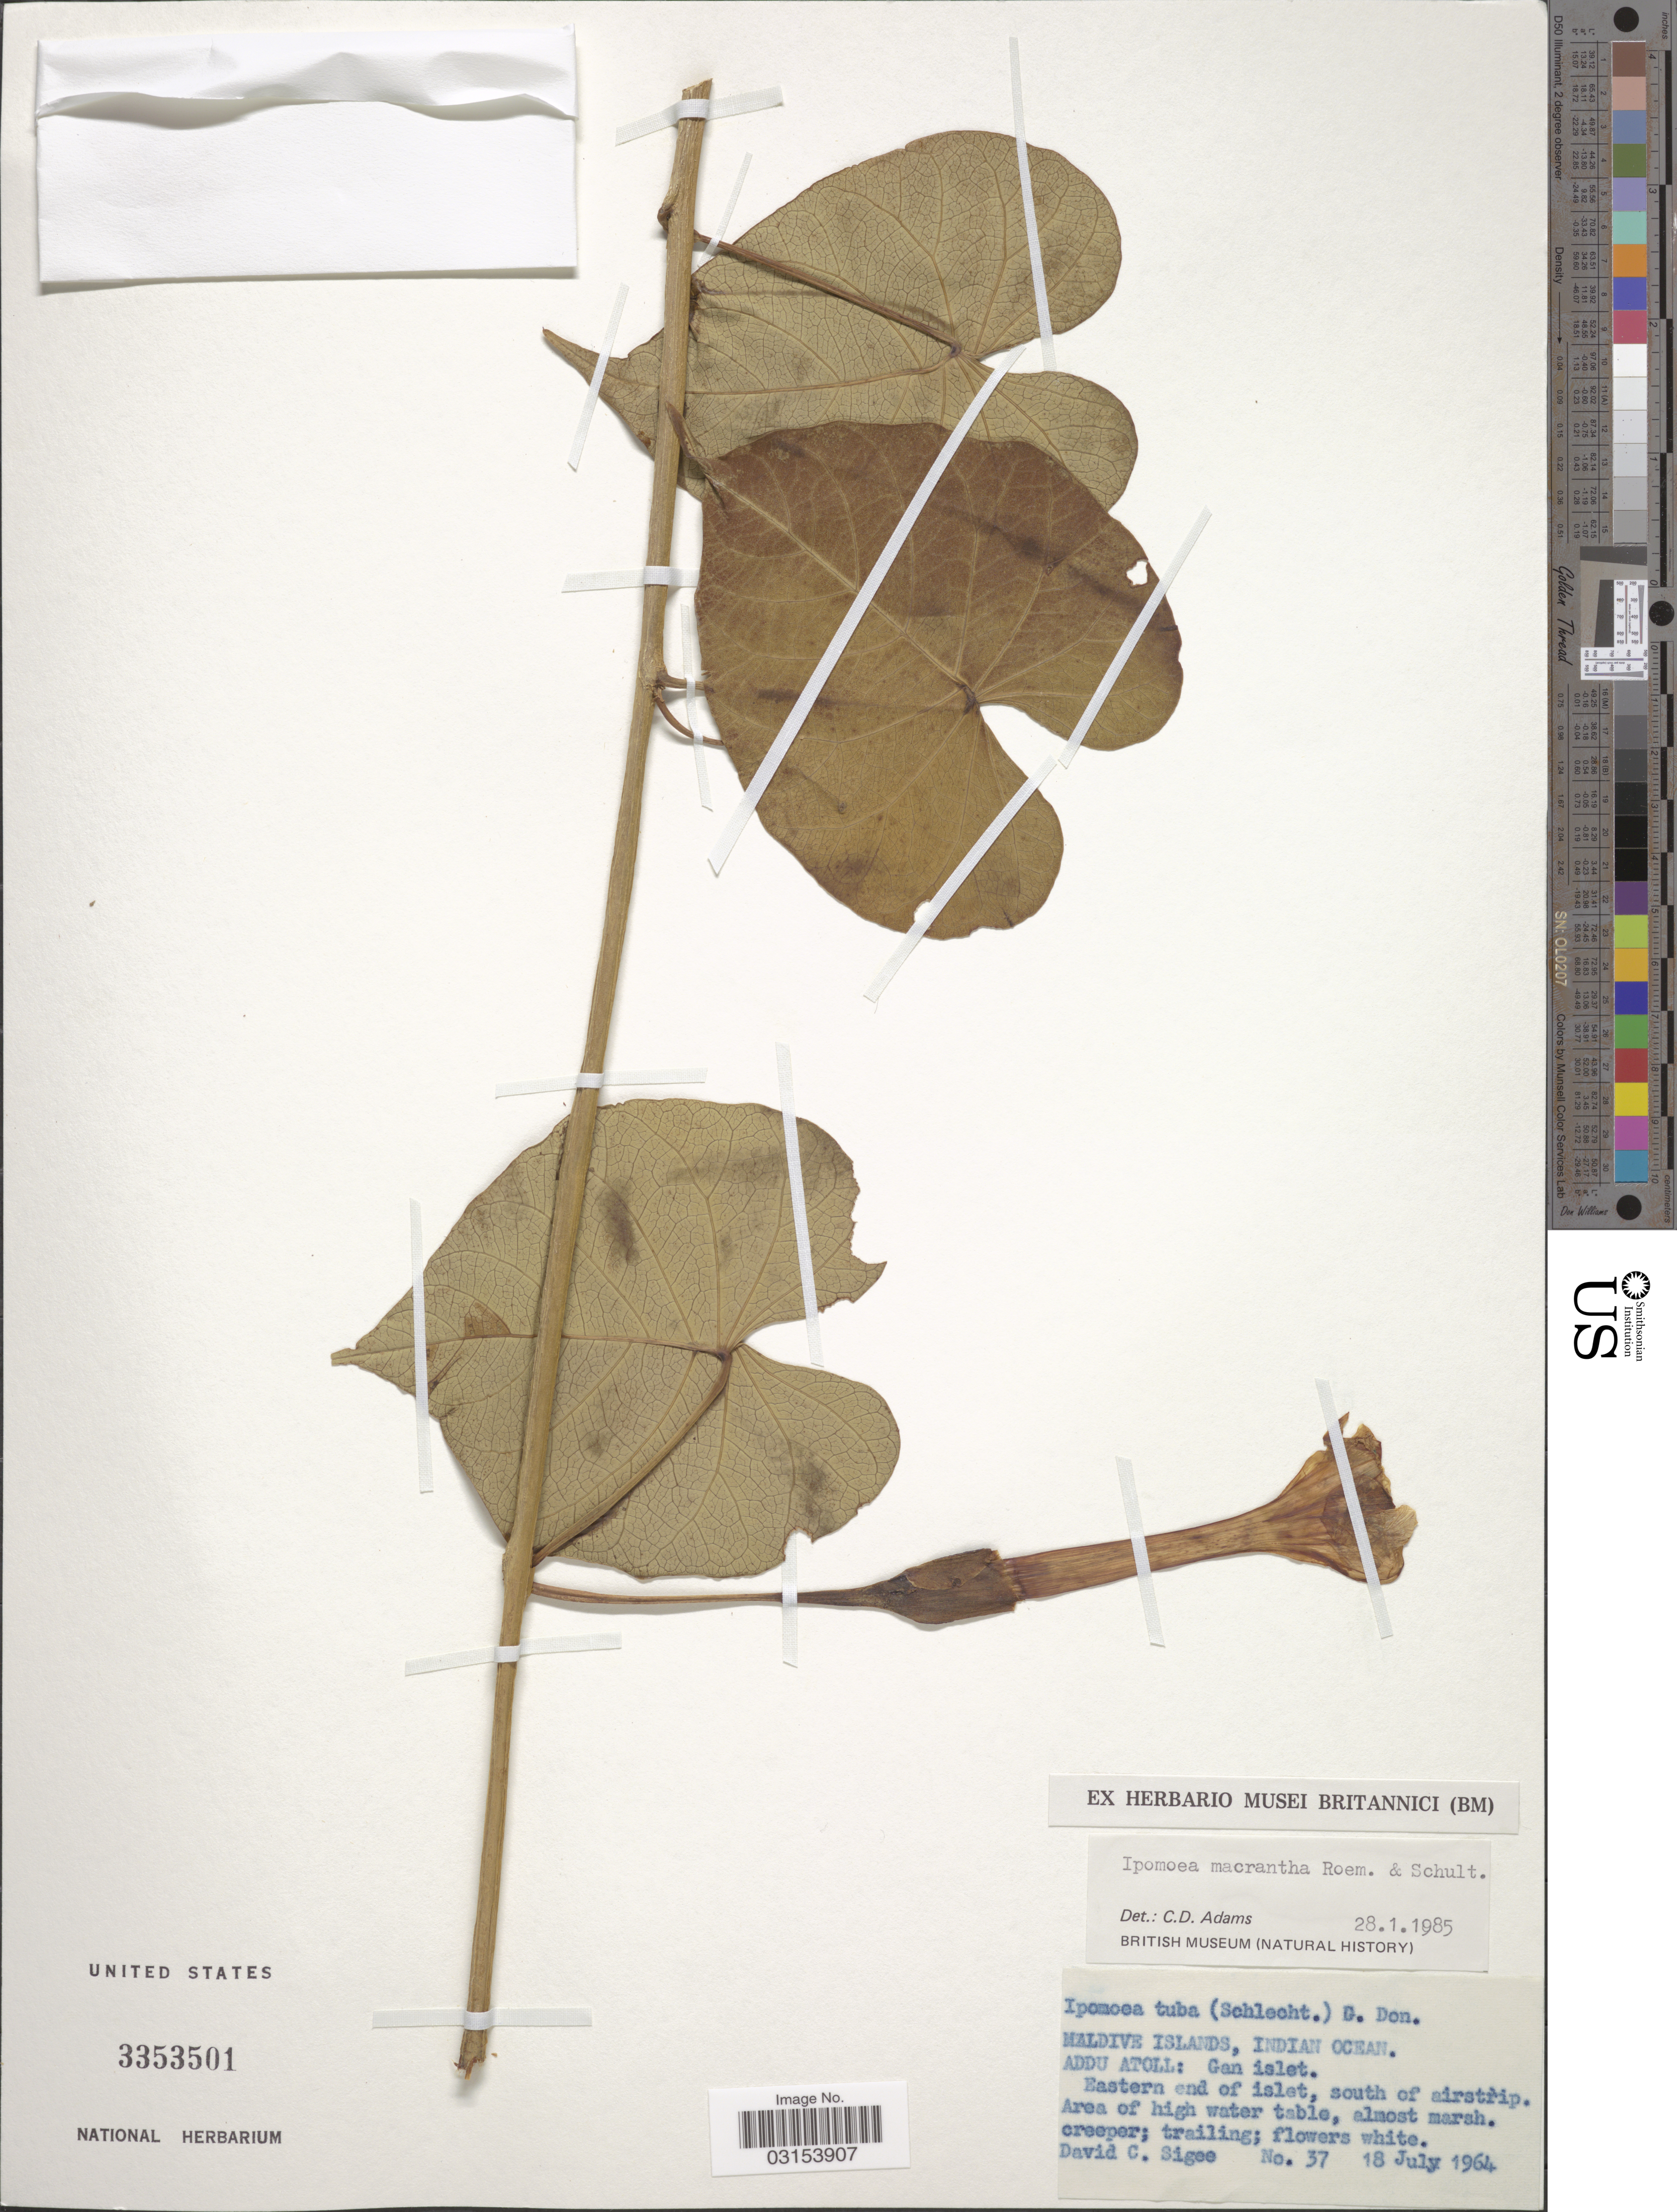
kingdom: Plantae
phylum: Tracheophyta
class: Magnoliopsida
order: Solanales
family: Convolvulaceae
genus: Ipomoea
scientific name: Ipomoea macrantha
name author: Roem. & Schult.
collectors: D. C. Sigee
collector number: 37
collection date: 1964-07-18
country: Maldive Islands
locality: Indian Ocean. Addu Atoll: Gan islet. Eastern end of islet, south of airstrip.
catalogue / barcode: US 3353501